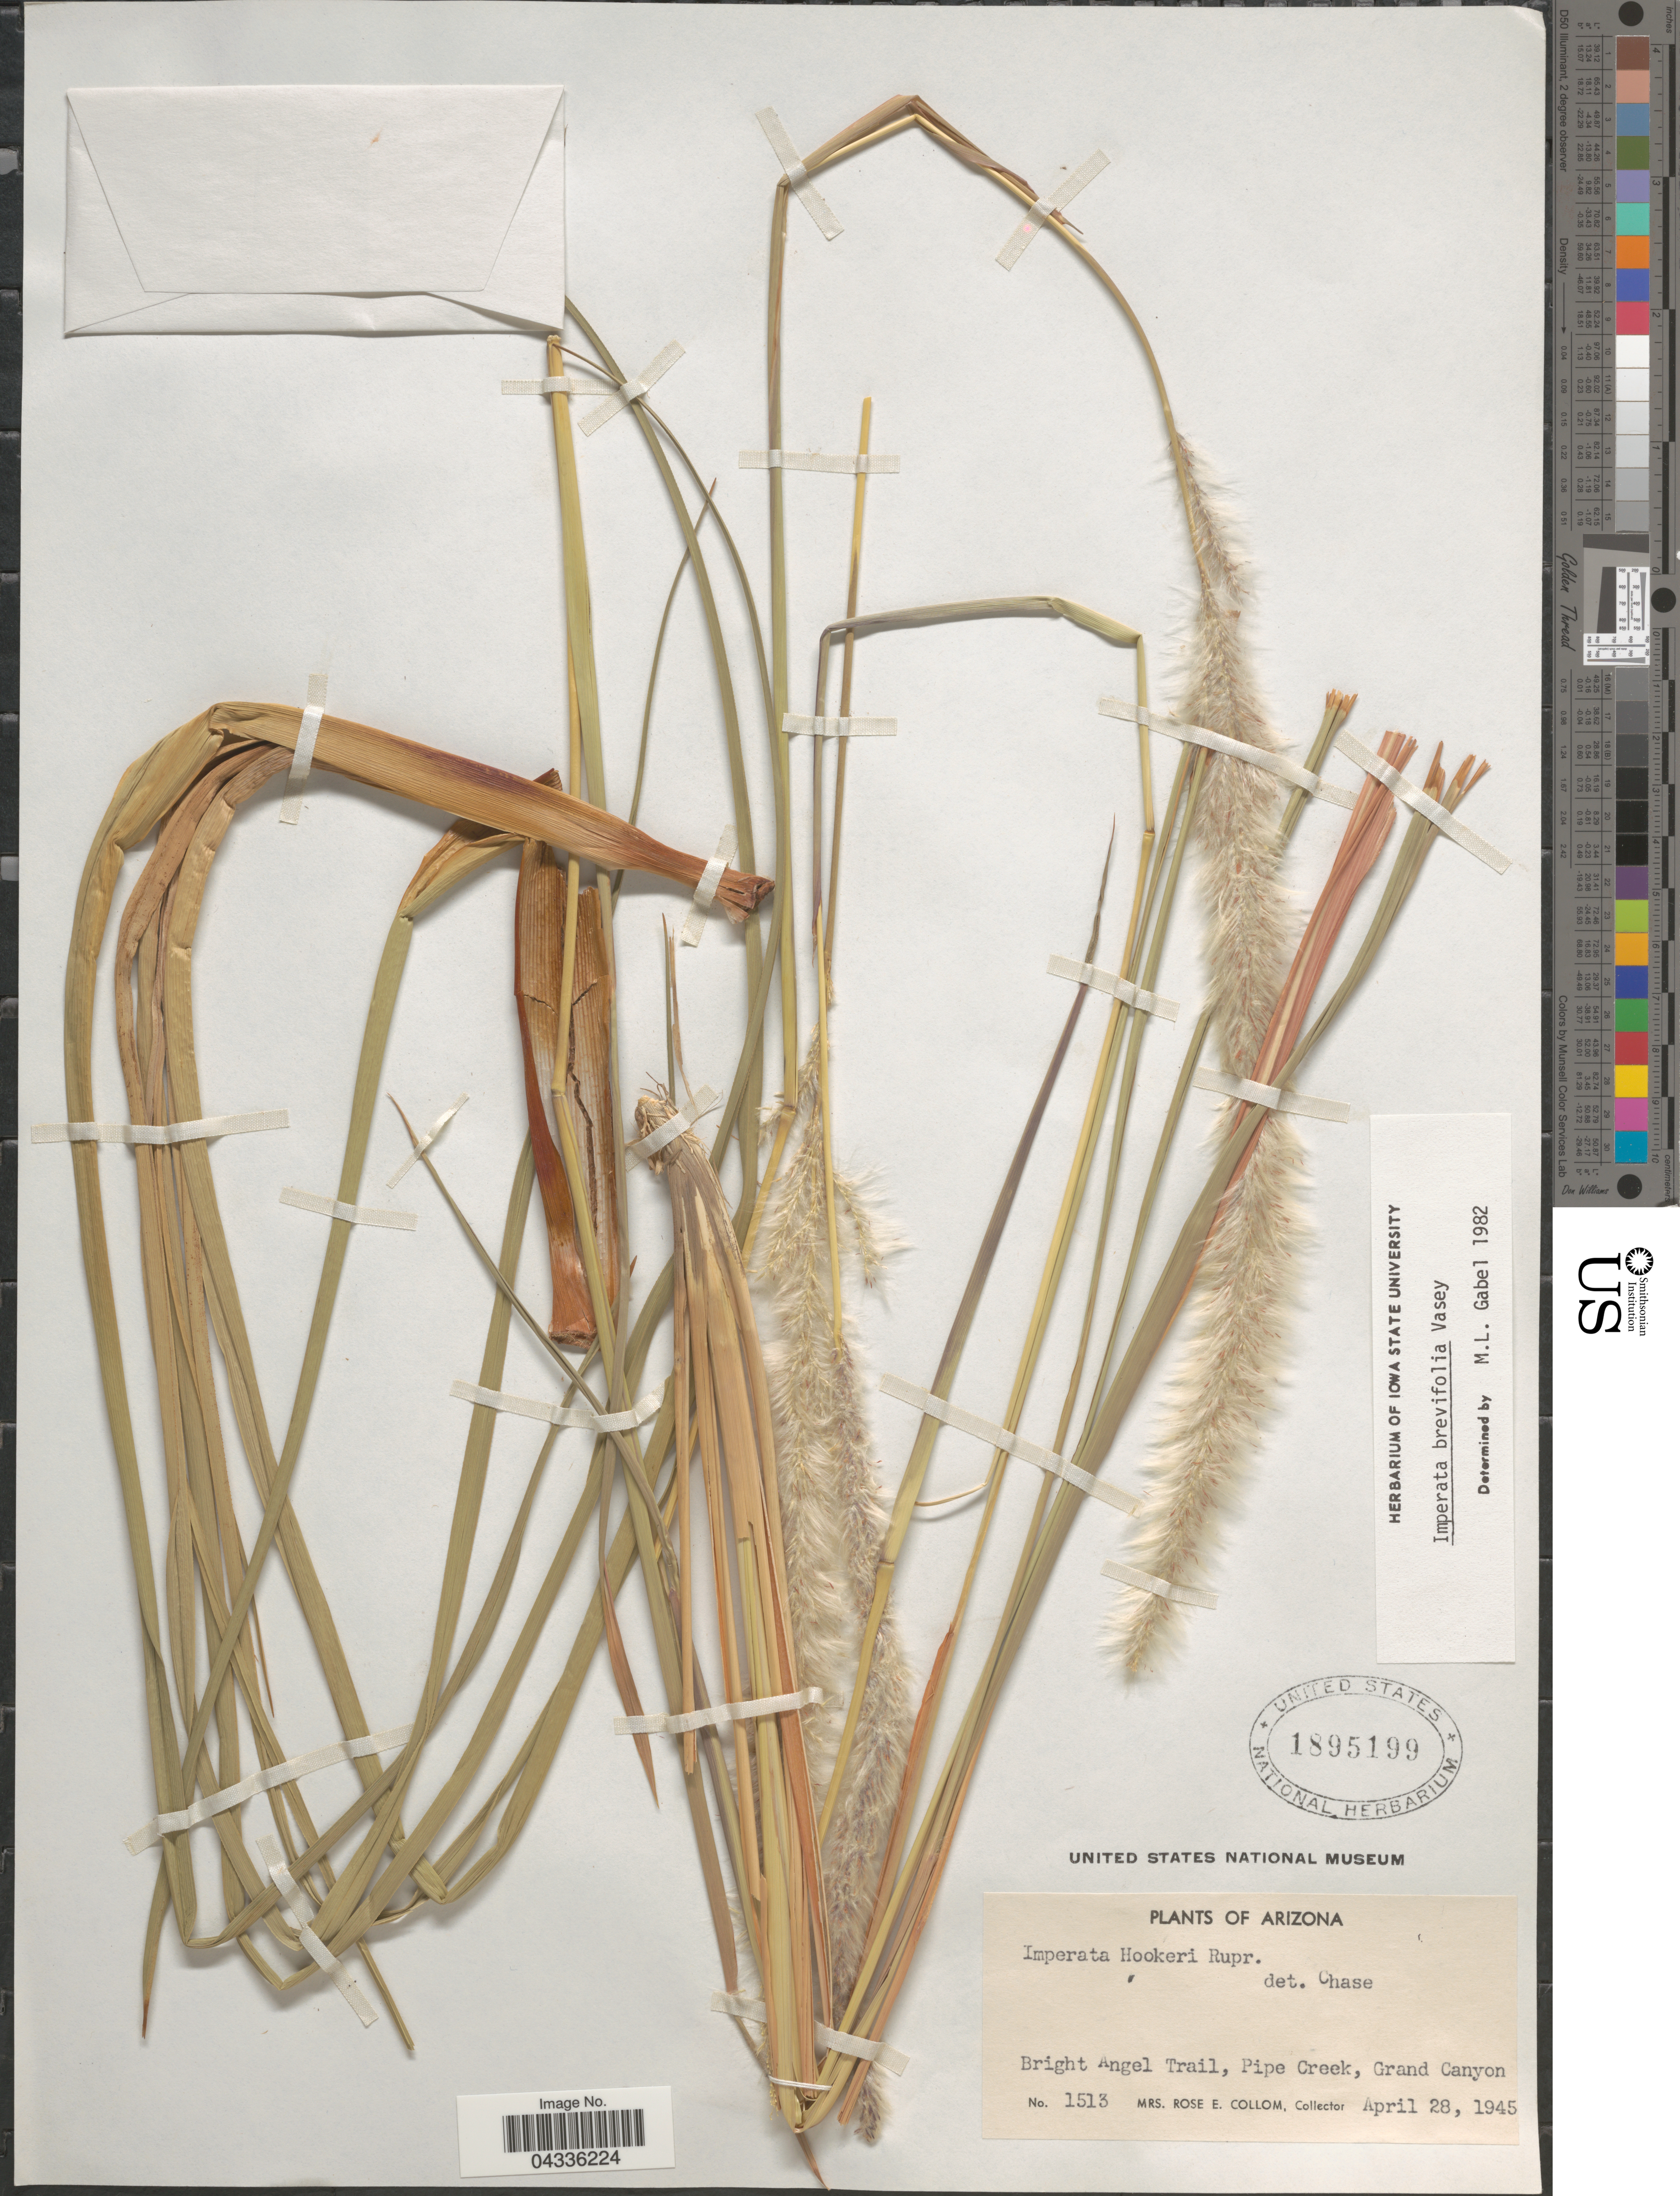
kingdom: Plantae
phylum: Tracheophyta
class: Liliopsida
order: Poales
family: Poaceae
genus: Imperata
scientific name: Imperata brevifolia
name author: Vasey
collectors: R. E. Collom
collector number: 1513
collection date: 1945-04-28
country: United States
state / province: Arizona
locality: Bright Angel Trail, Pipe Creek, Grand Canyon.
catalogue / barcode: US 1895199